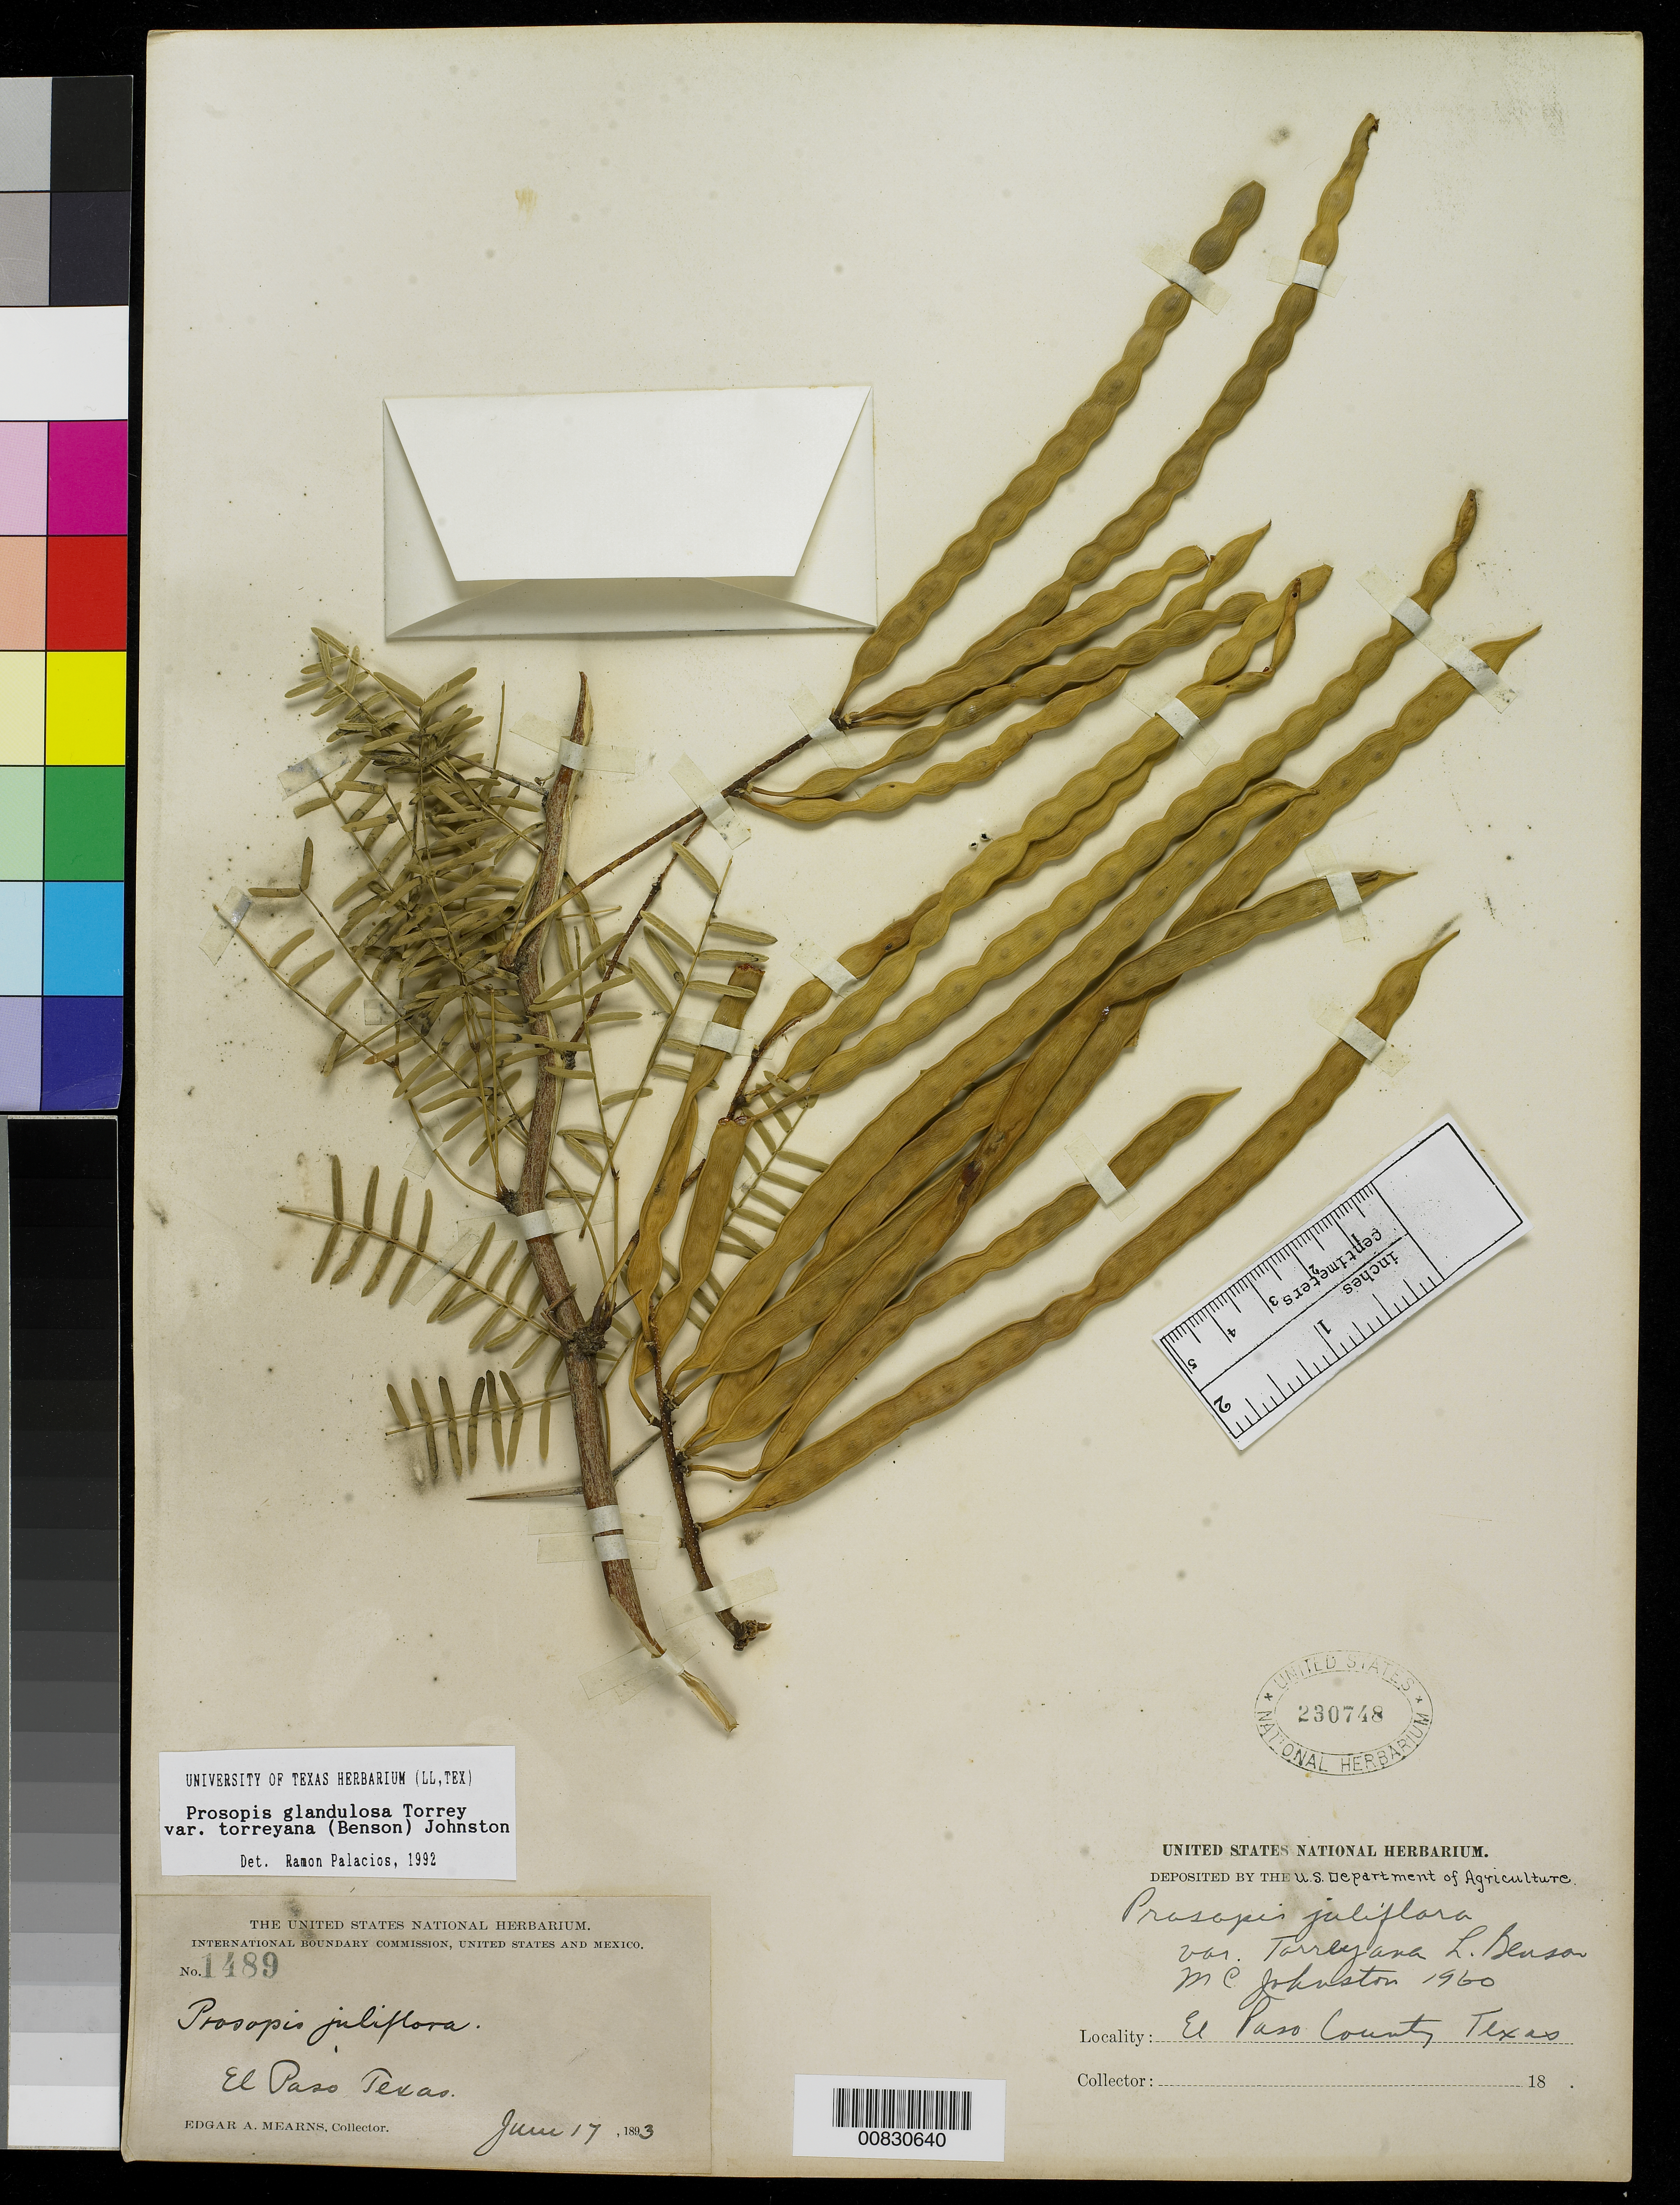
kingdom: Plantae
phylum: Tracheophyta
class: Magnoliopsida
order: Fabales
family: Fabaceae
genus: Neltuma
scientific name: Neltuma odorata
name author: (Torr. & Frém.) C. E. Hughes & G.P. Lewis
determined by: Strong, Mark T., (BOT), Smithsonian Institution - National Museum of Natural History (UNITED STATES)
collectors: E. A. Mearns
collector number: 1489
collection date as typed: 17 Jun 1893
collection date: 1893-06-17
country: United States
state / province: Texas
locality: El Paso, Texas.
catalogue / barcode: US 230748